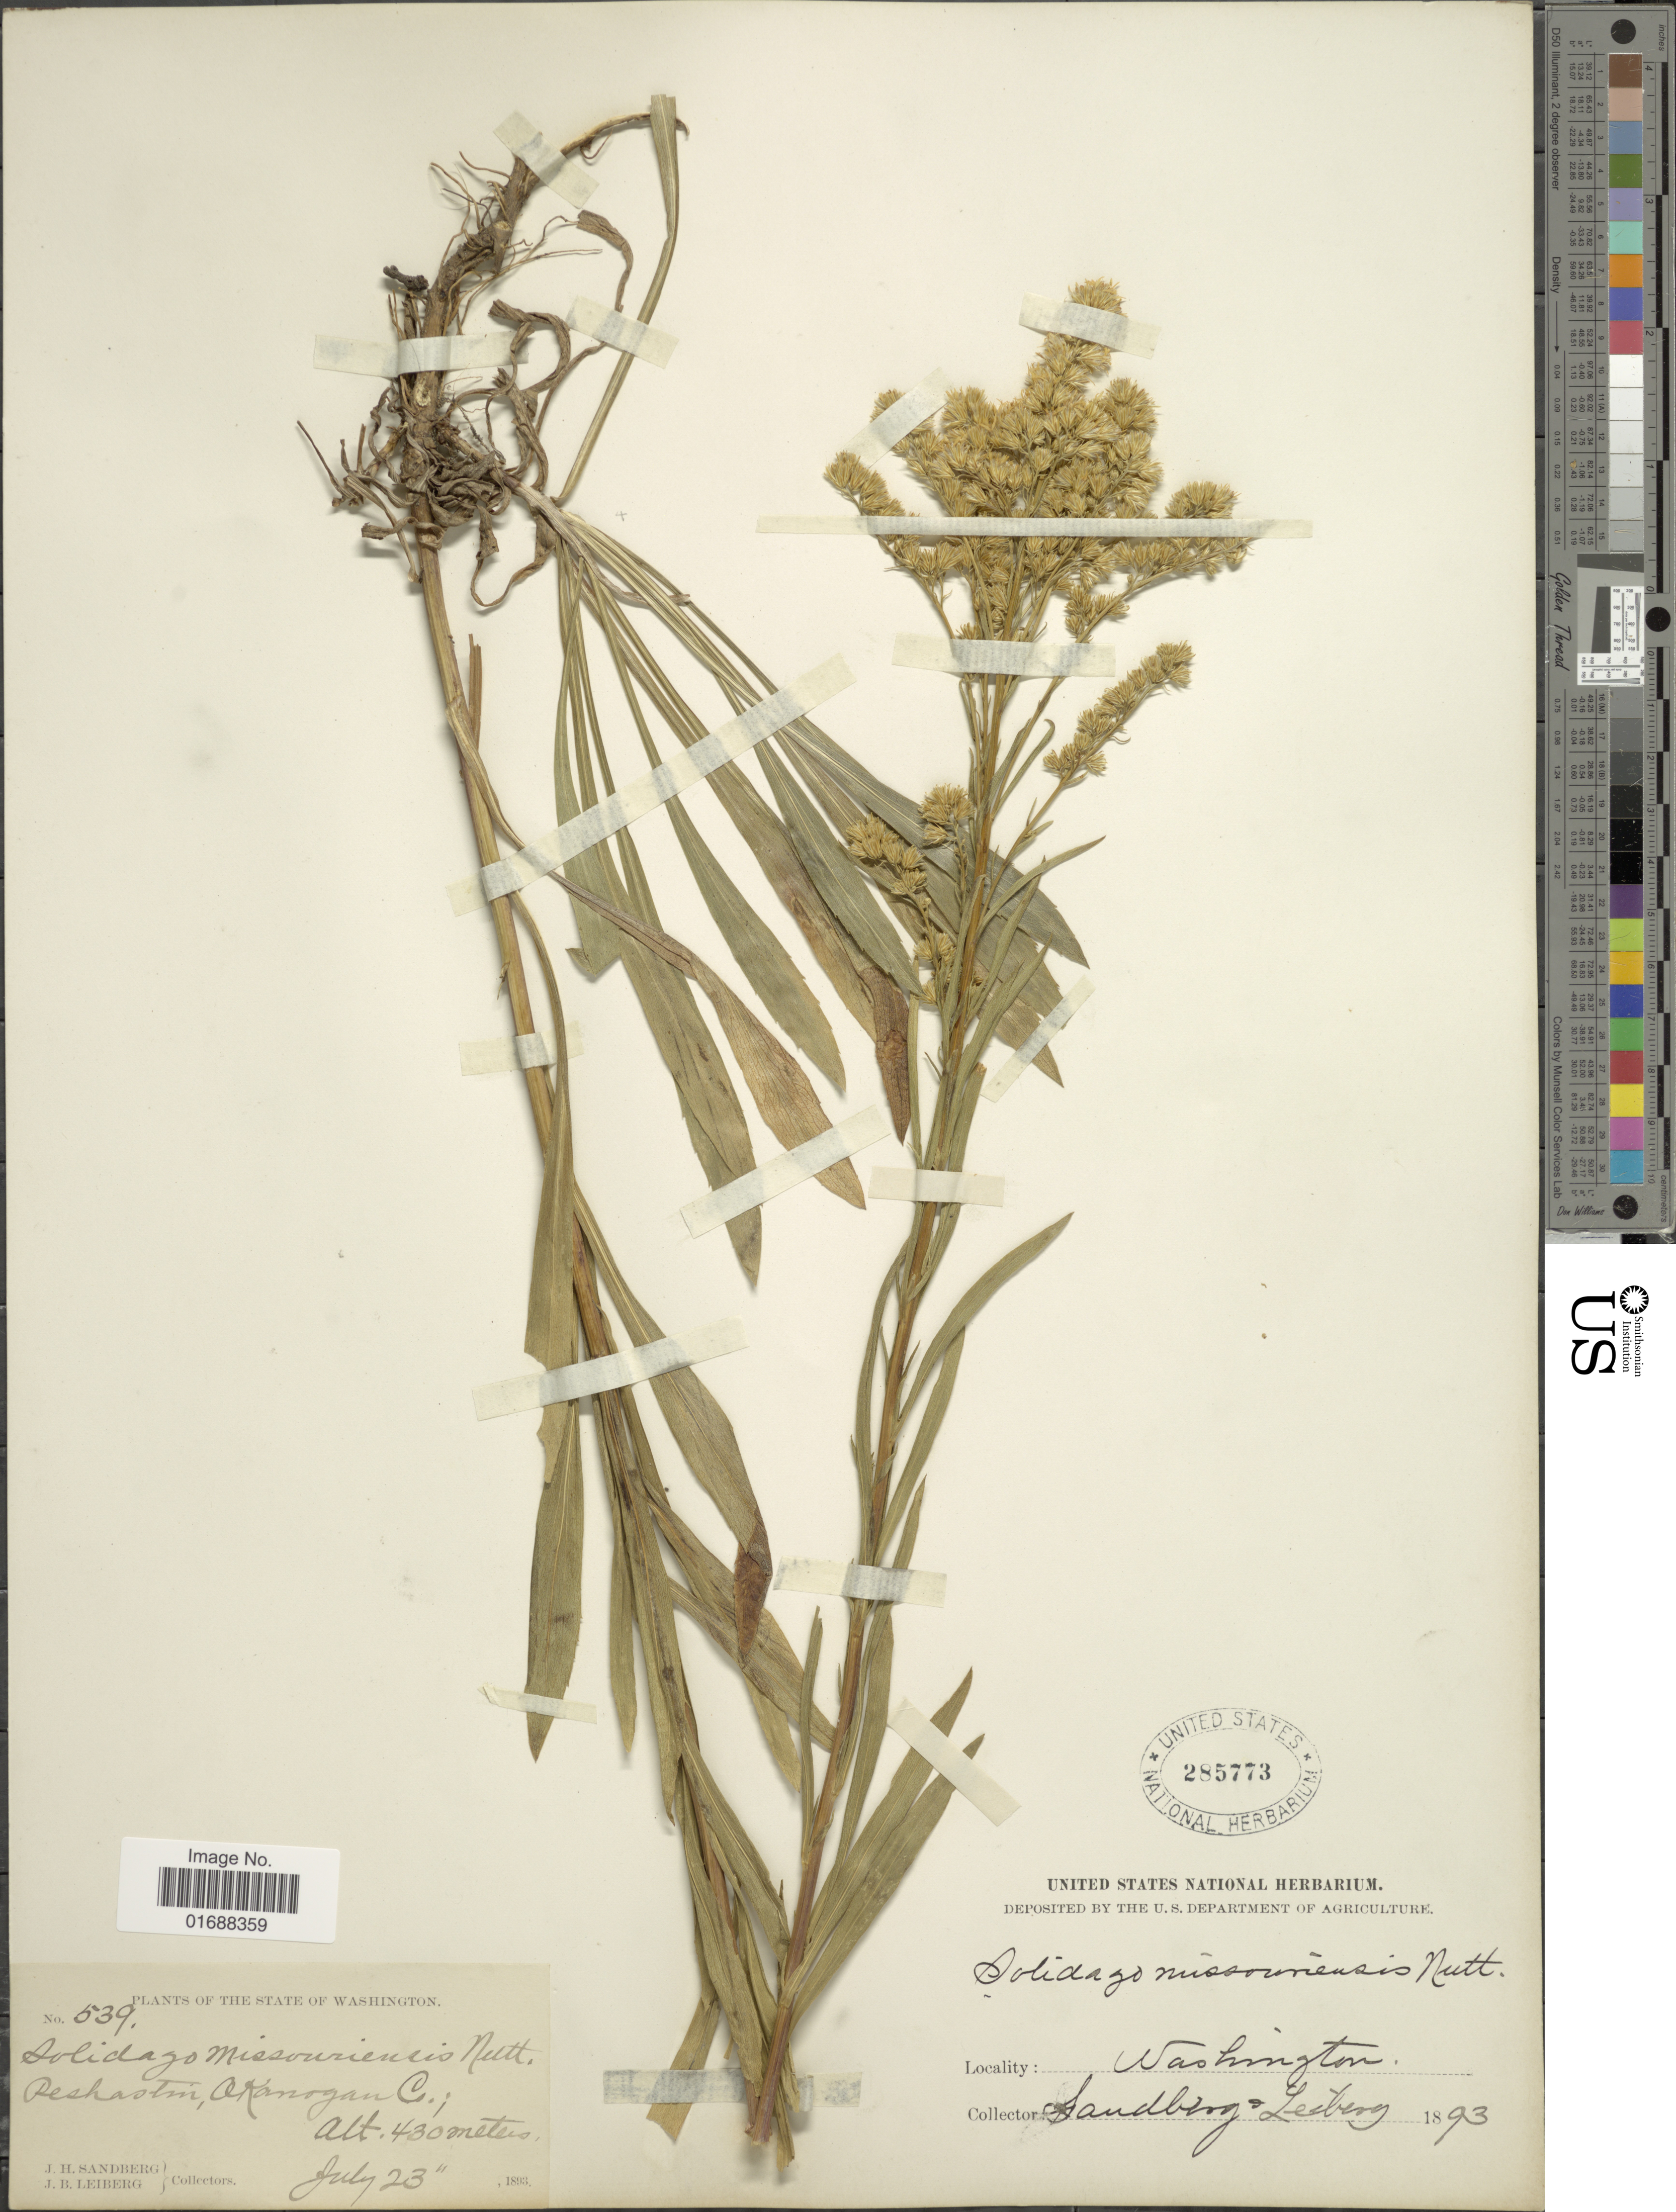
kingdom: Plantae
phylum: Tracheophyta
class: Magnoliopsida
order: Asterales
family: Asteraceae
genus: Solidago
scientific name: Solidago missouriensis var. missouriensis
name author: Nutt.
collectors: J. H. Sandberg & J. B. Leiberg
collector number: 539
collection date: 1893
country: United States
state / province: Washington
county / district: Okanogan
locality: Deshastin, Akanogan Co.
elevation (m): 430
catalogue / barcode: US 285773